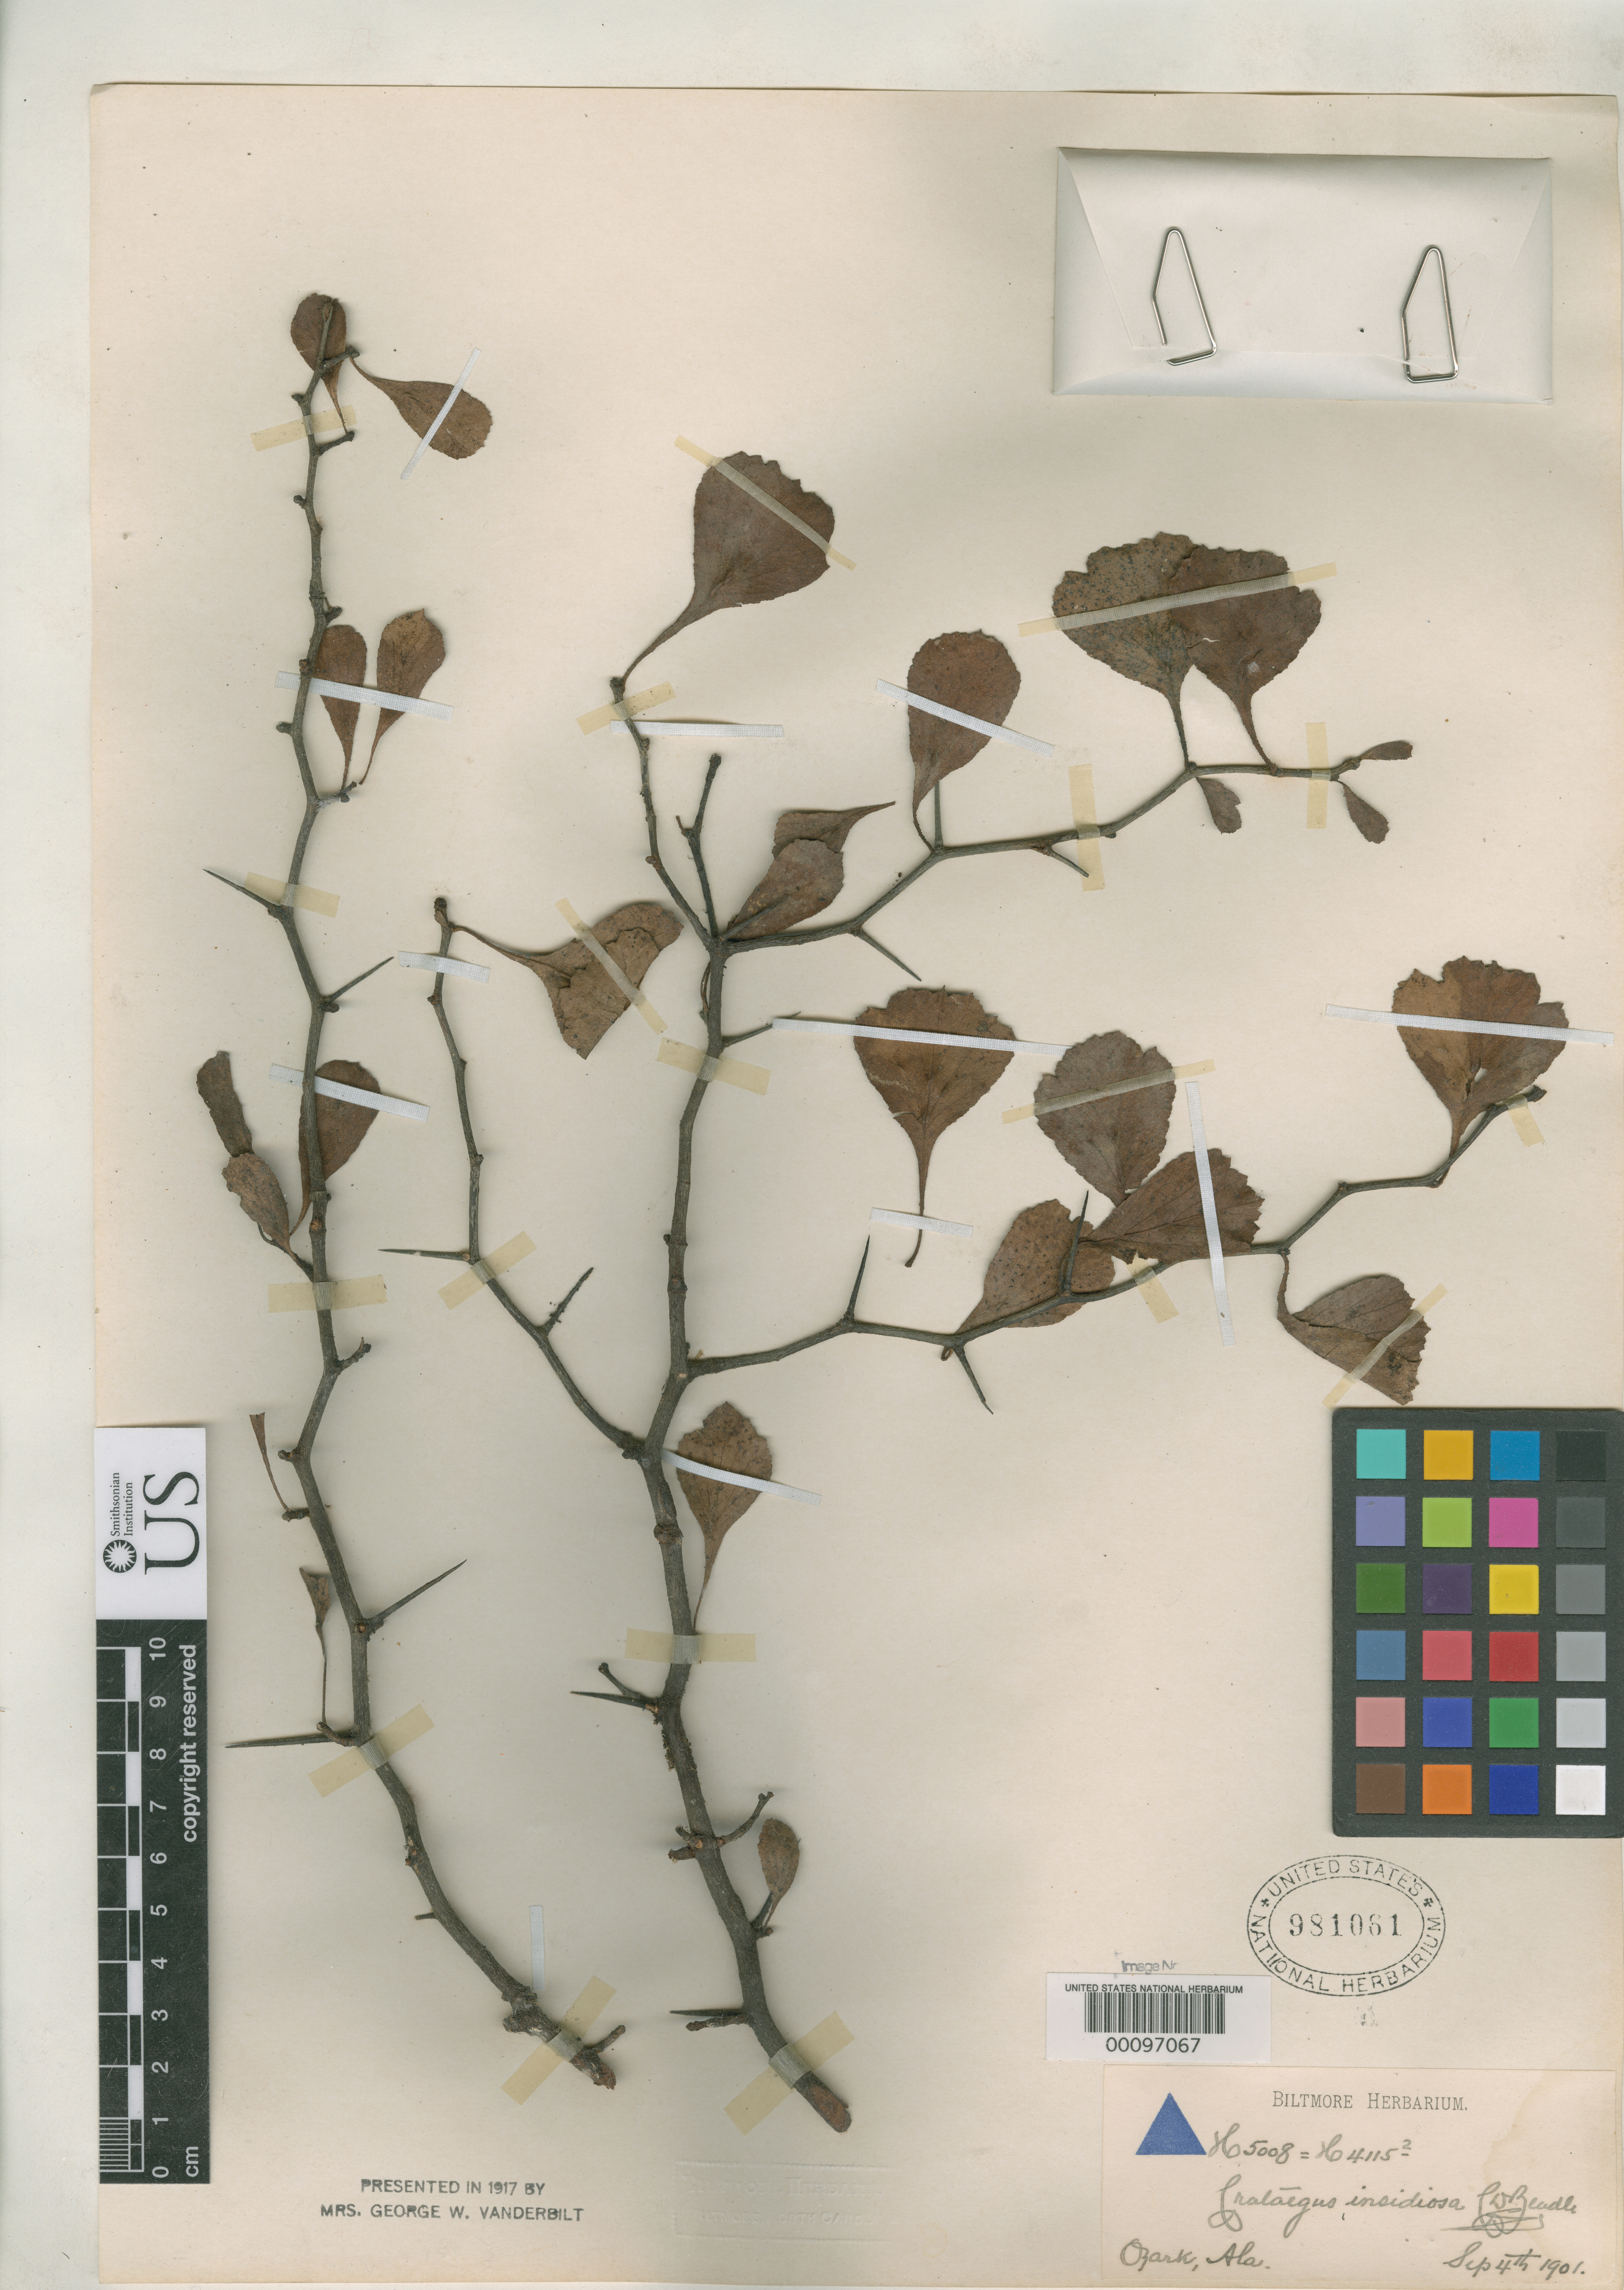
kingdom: Plantae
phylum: Tracheophyta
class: Magnoliopsida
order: Rosales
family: Rosaceae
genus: Crataegus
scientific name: Crataegus insidiosa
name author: Beadle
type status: Syntype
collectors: ex herb. Biltmore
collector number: H 5008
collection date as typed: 04 Sep 1901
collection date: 1901-09-04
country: United States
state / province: Alabama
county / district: Dale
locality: Near Ozark.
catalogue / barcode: US 981061